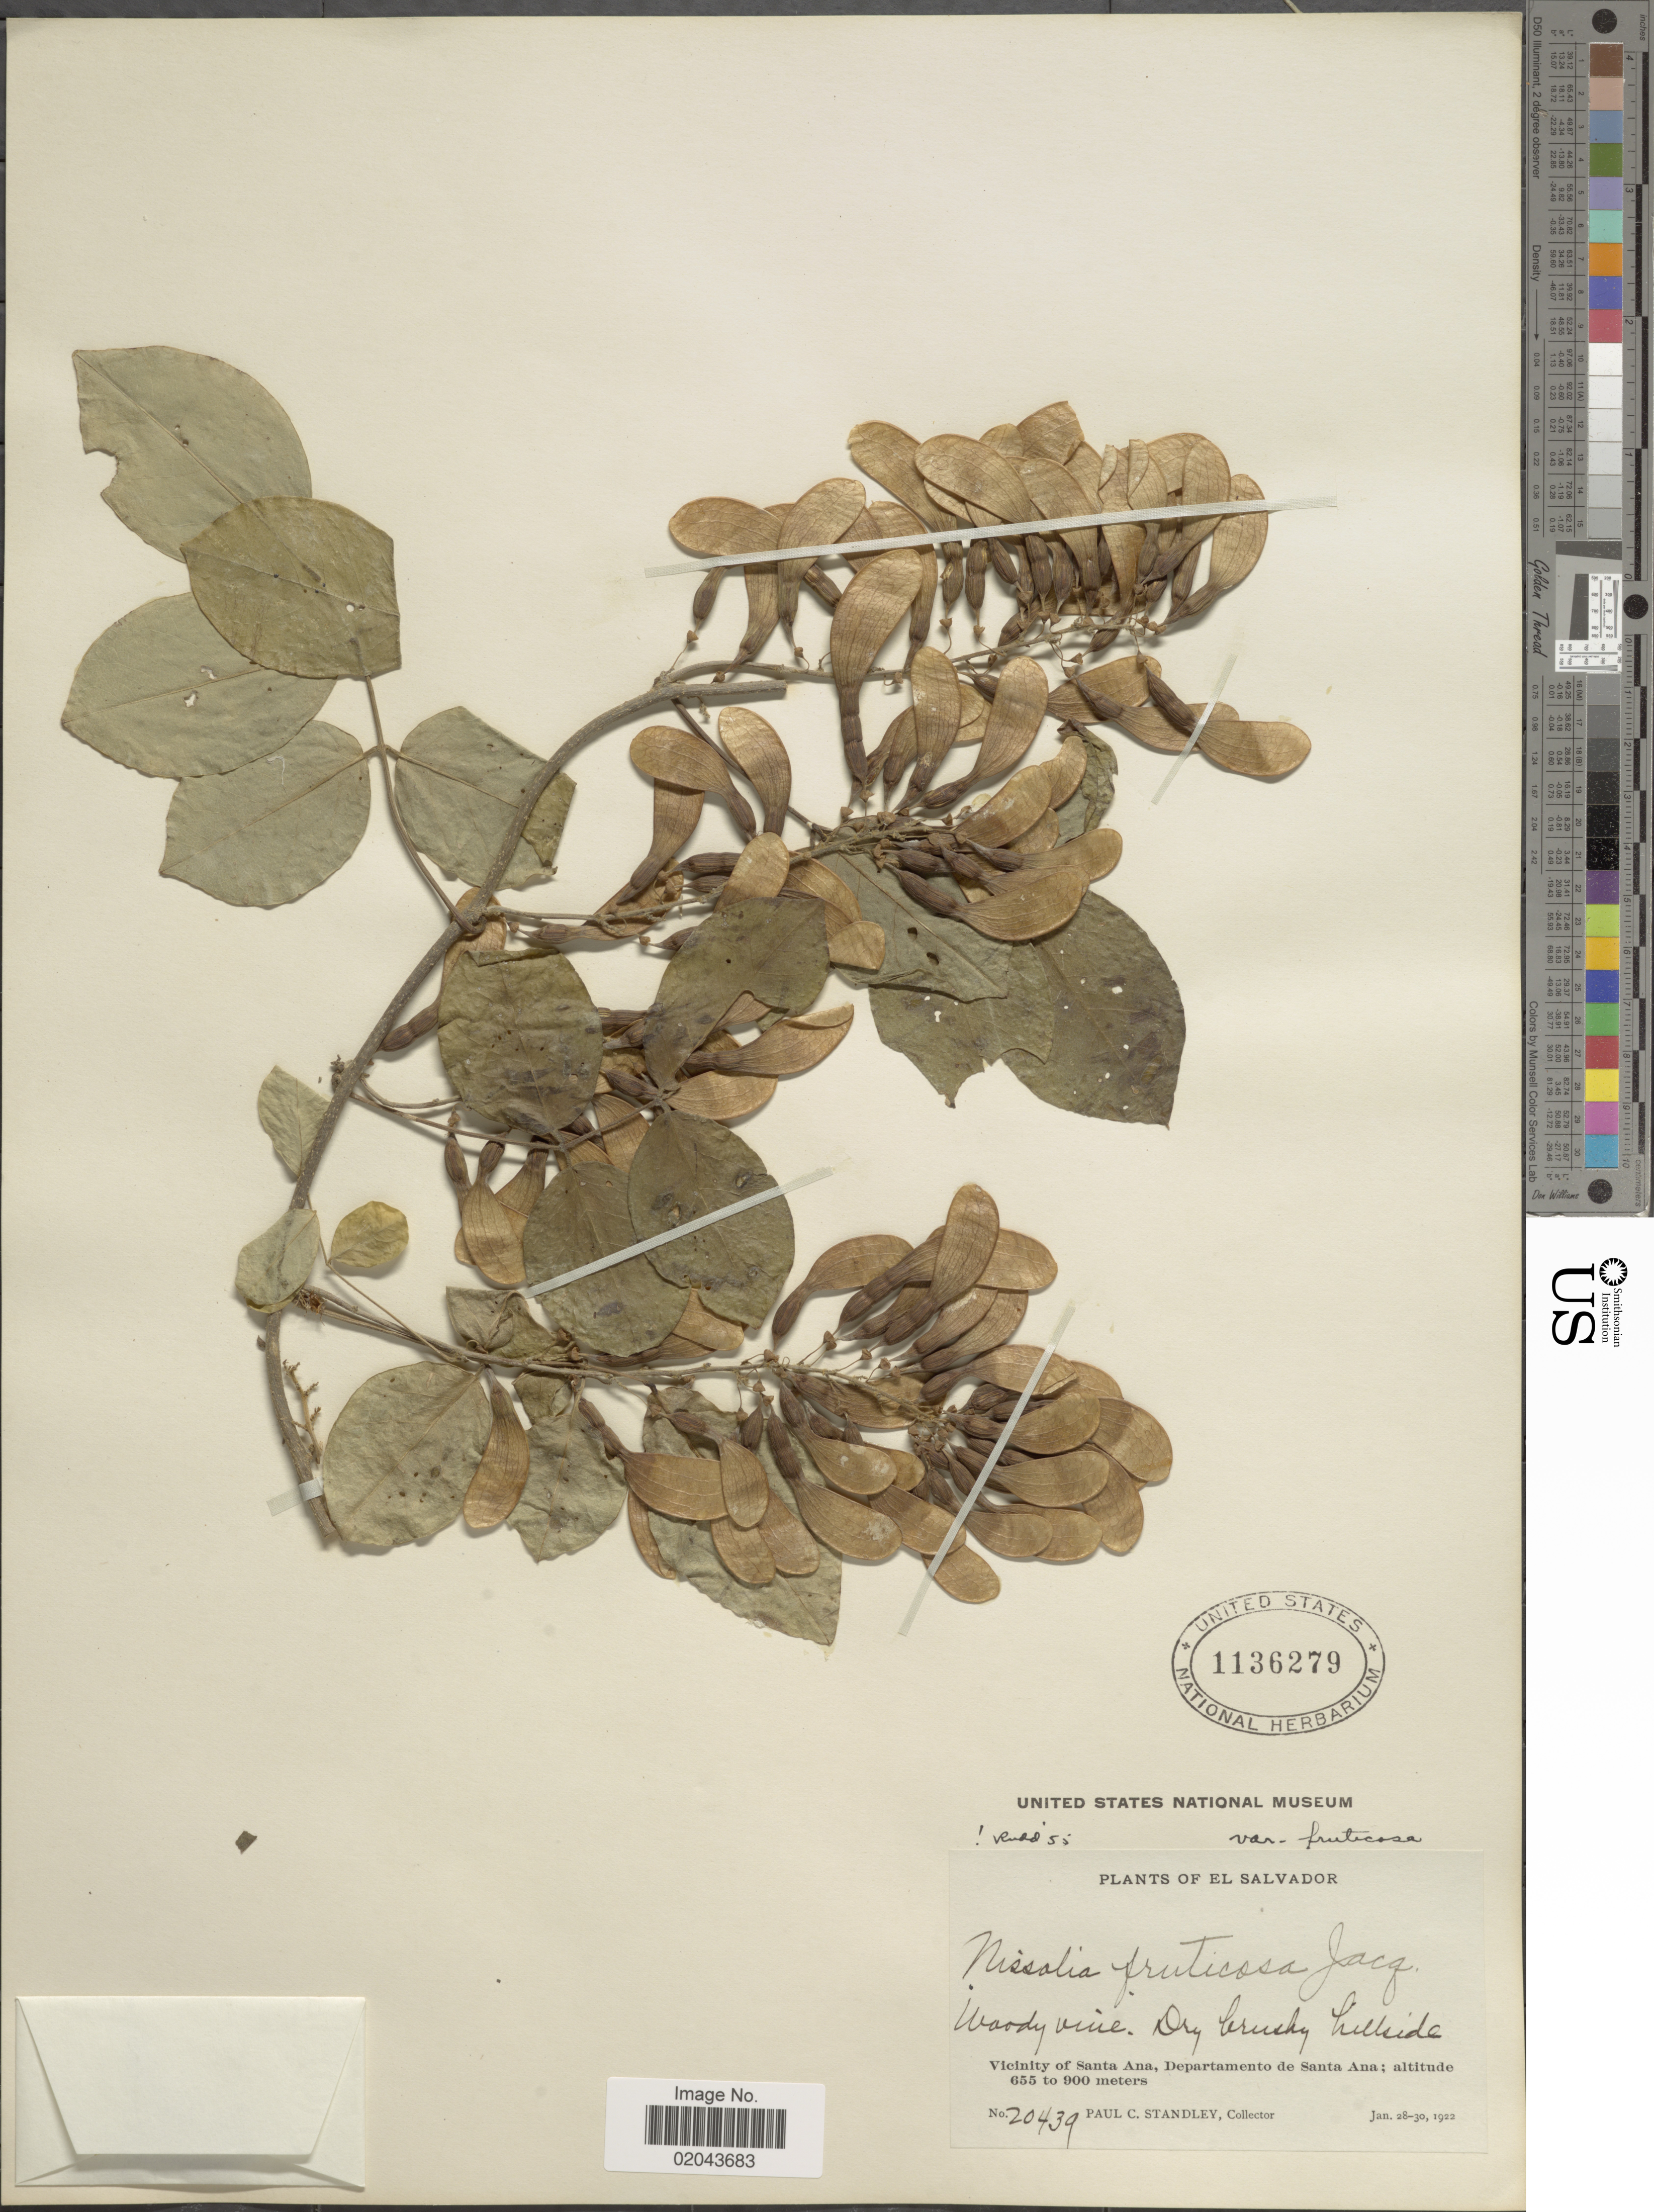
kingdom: Plantae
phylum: Tracheophyta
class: Magnoliopsida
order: Fabales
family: Fabaceae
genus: Nissolia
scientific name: Nissolia fruticosa var. fruticosa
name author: Jacq.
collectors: P. C. Standley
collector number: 20439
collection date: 1922-01-28/1922-01-30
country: El Salvador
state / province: Santa Ana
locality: Woody vine, dry brushy hillside, Vicinity of Santa Ana, Departamento de Santa Ana.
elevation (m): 655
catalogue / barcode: US 1136279